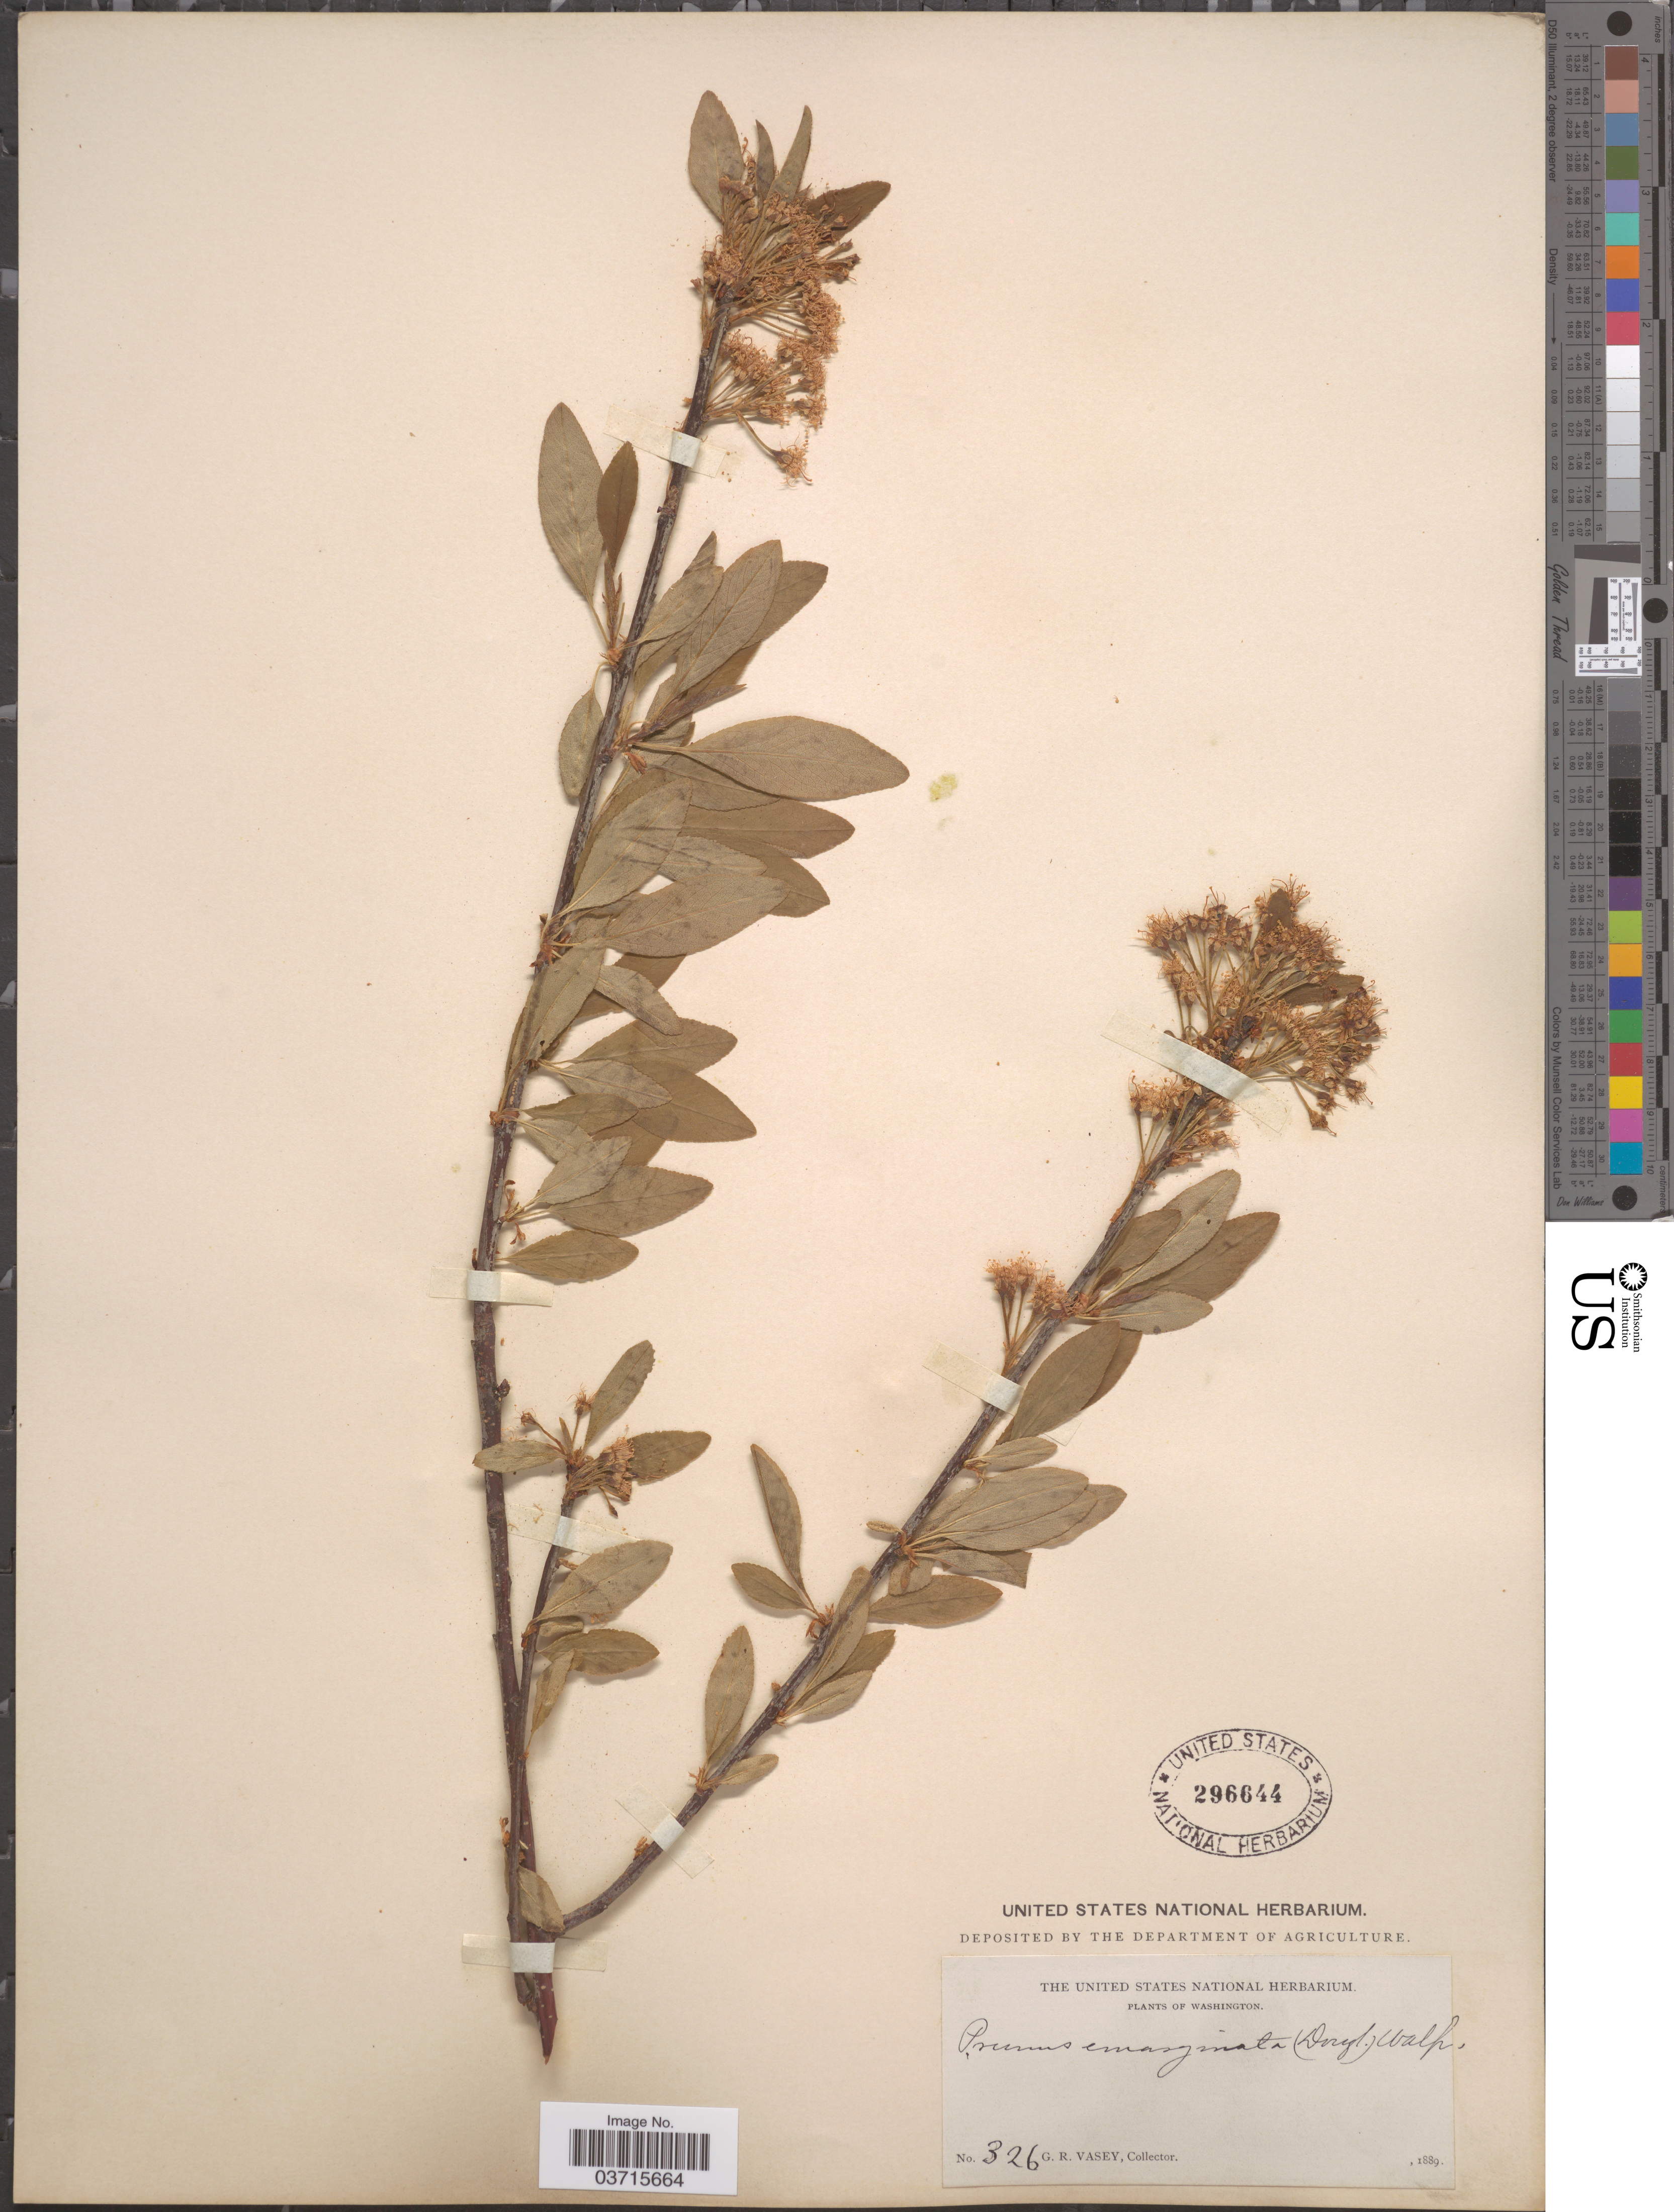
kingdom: Plantae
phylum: Tracheophyta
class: Magnoliopsida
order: Rosales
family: Rosaceae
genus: Prunus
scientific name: Prunus emarginata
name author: (Douglas ex Hook.) Eaton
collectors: G. R. Vasey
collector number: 326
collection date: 1889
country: United States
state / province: Washington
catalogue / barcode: US 296644